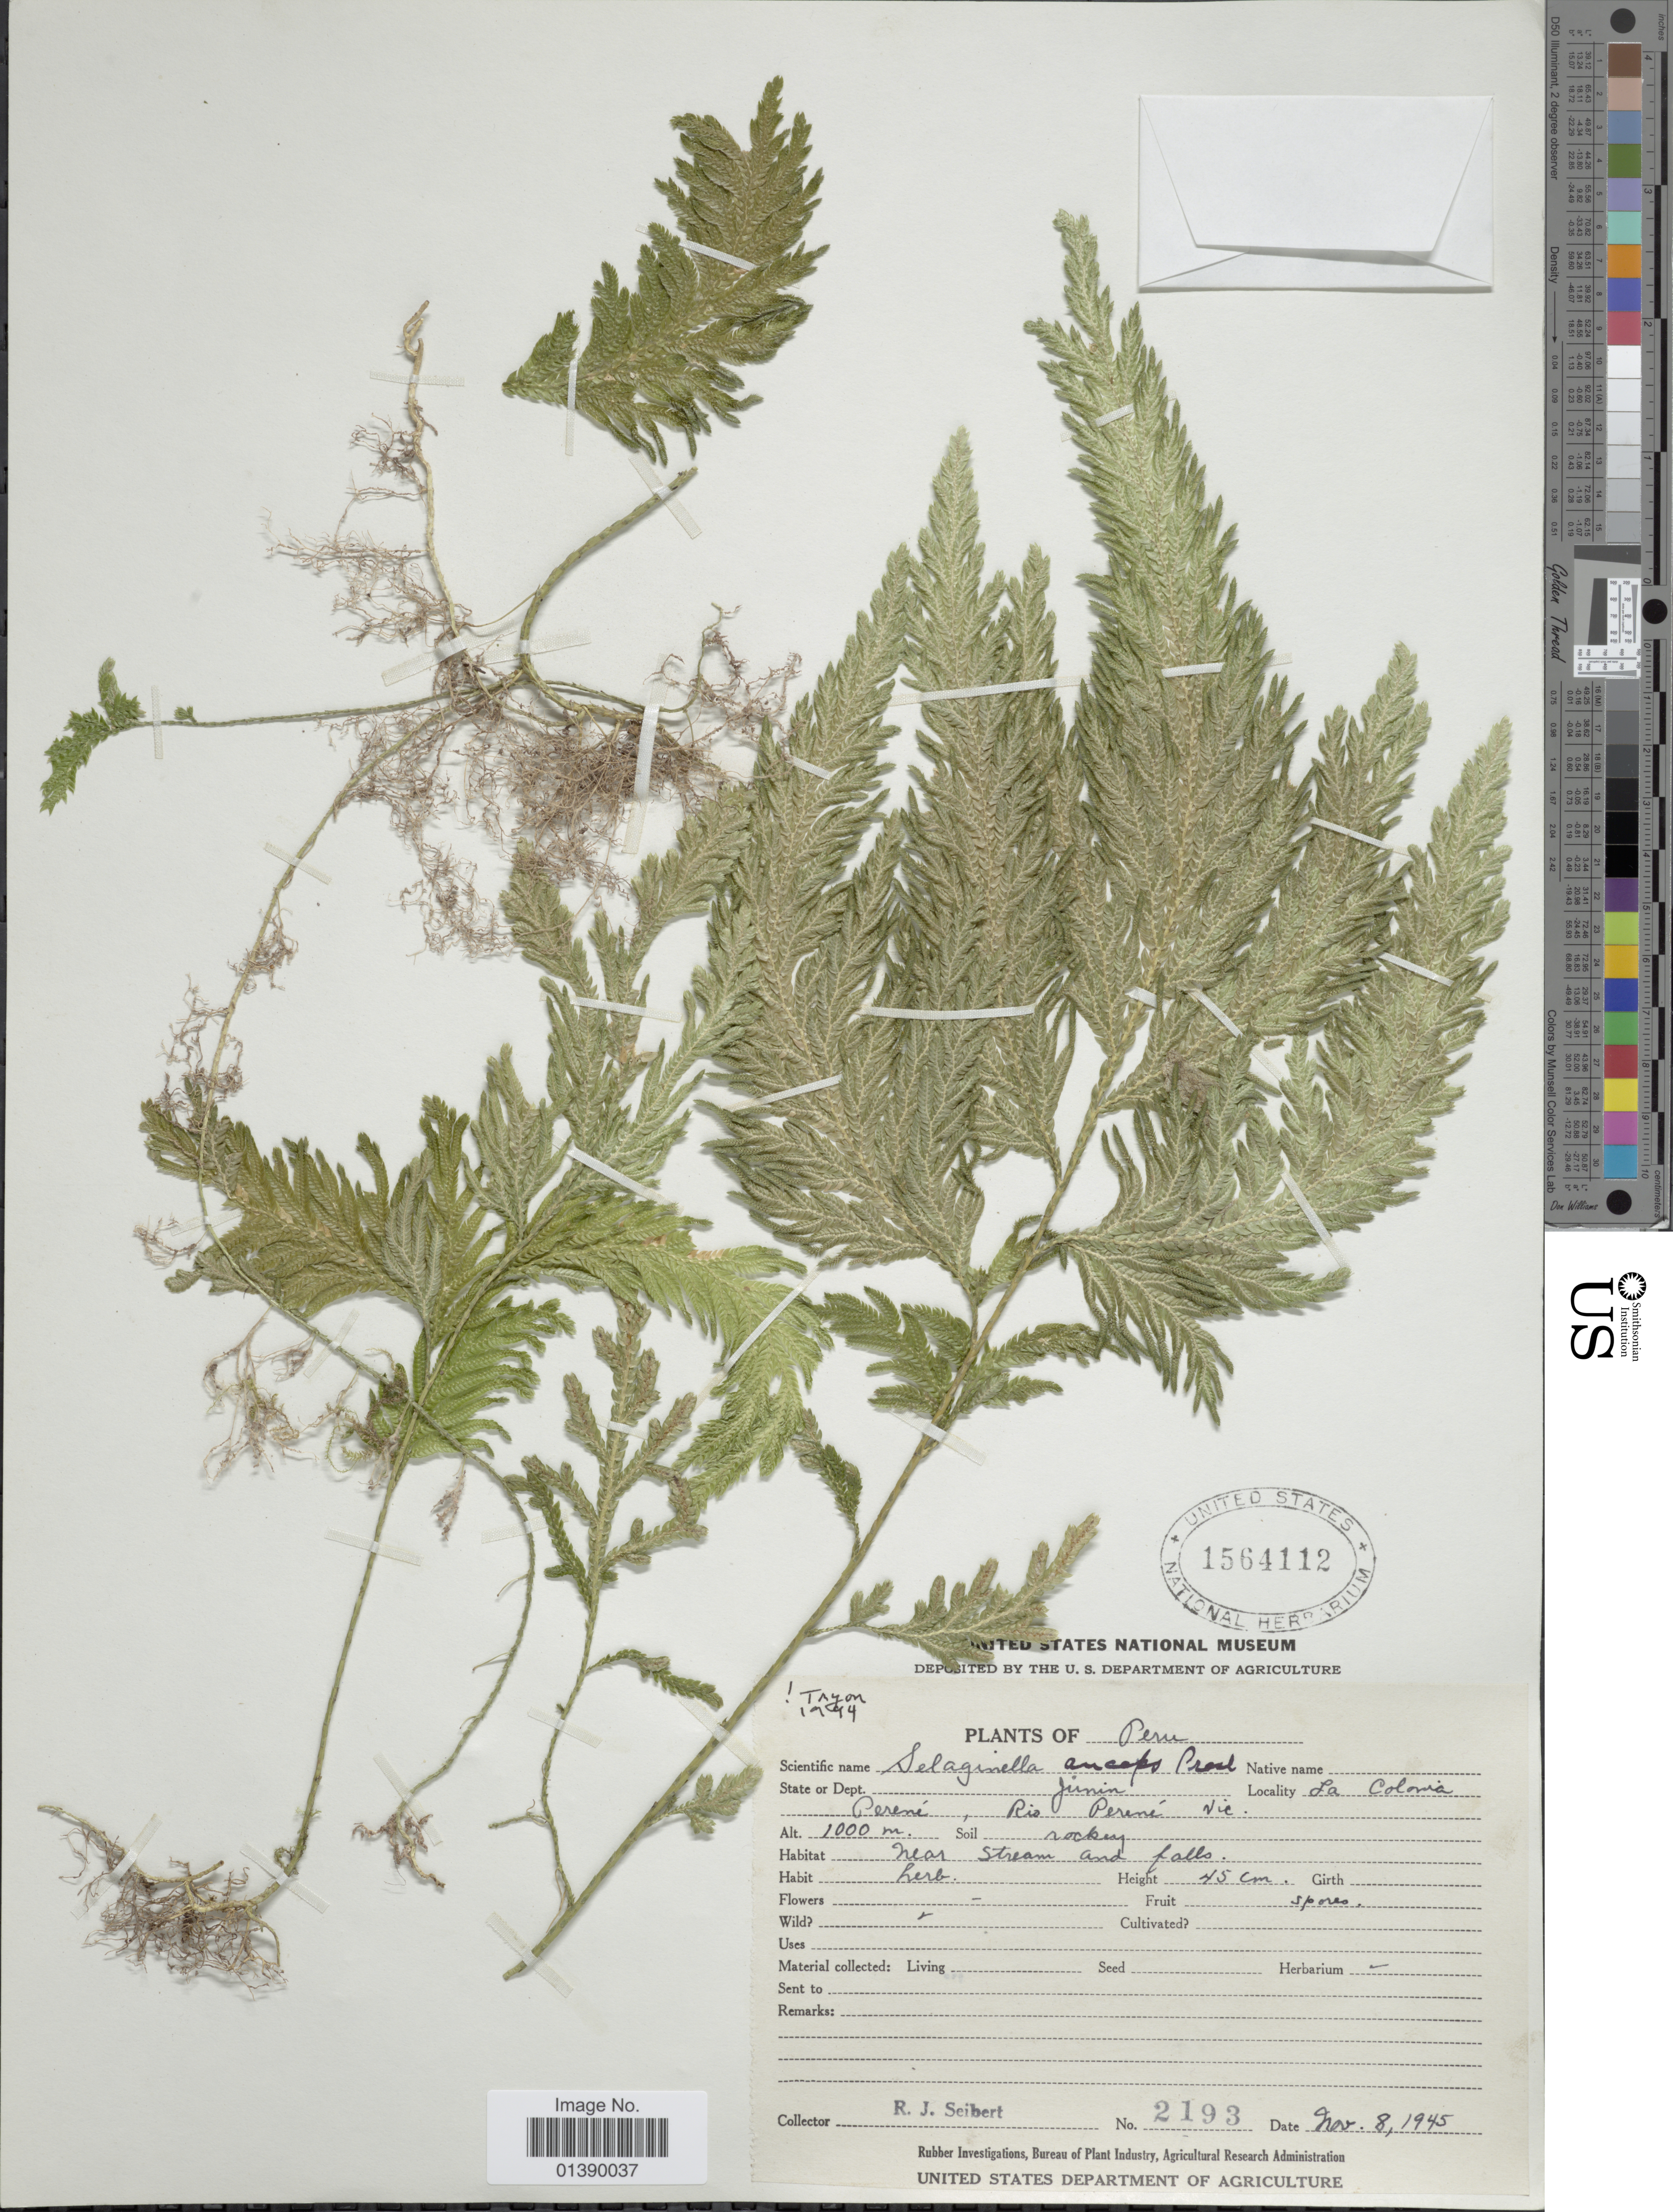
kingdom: Plantae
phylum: Tracheophyta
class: Lycopodiopsida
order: Selaginellales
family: Selaginellaceae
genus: Selaginella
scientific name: Selaginella anceps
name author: (C. Presl)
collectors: R. J. Seibert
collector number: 2193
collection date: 1945-11-08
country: Peru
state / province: Junín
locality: La Colonia Perené, Río Perené Vic.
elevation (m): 1000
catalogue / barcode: US 1564112